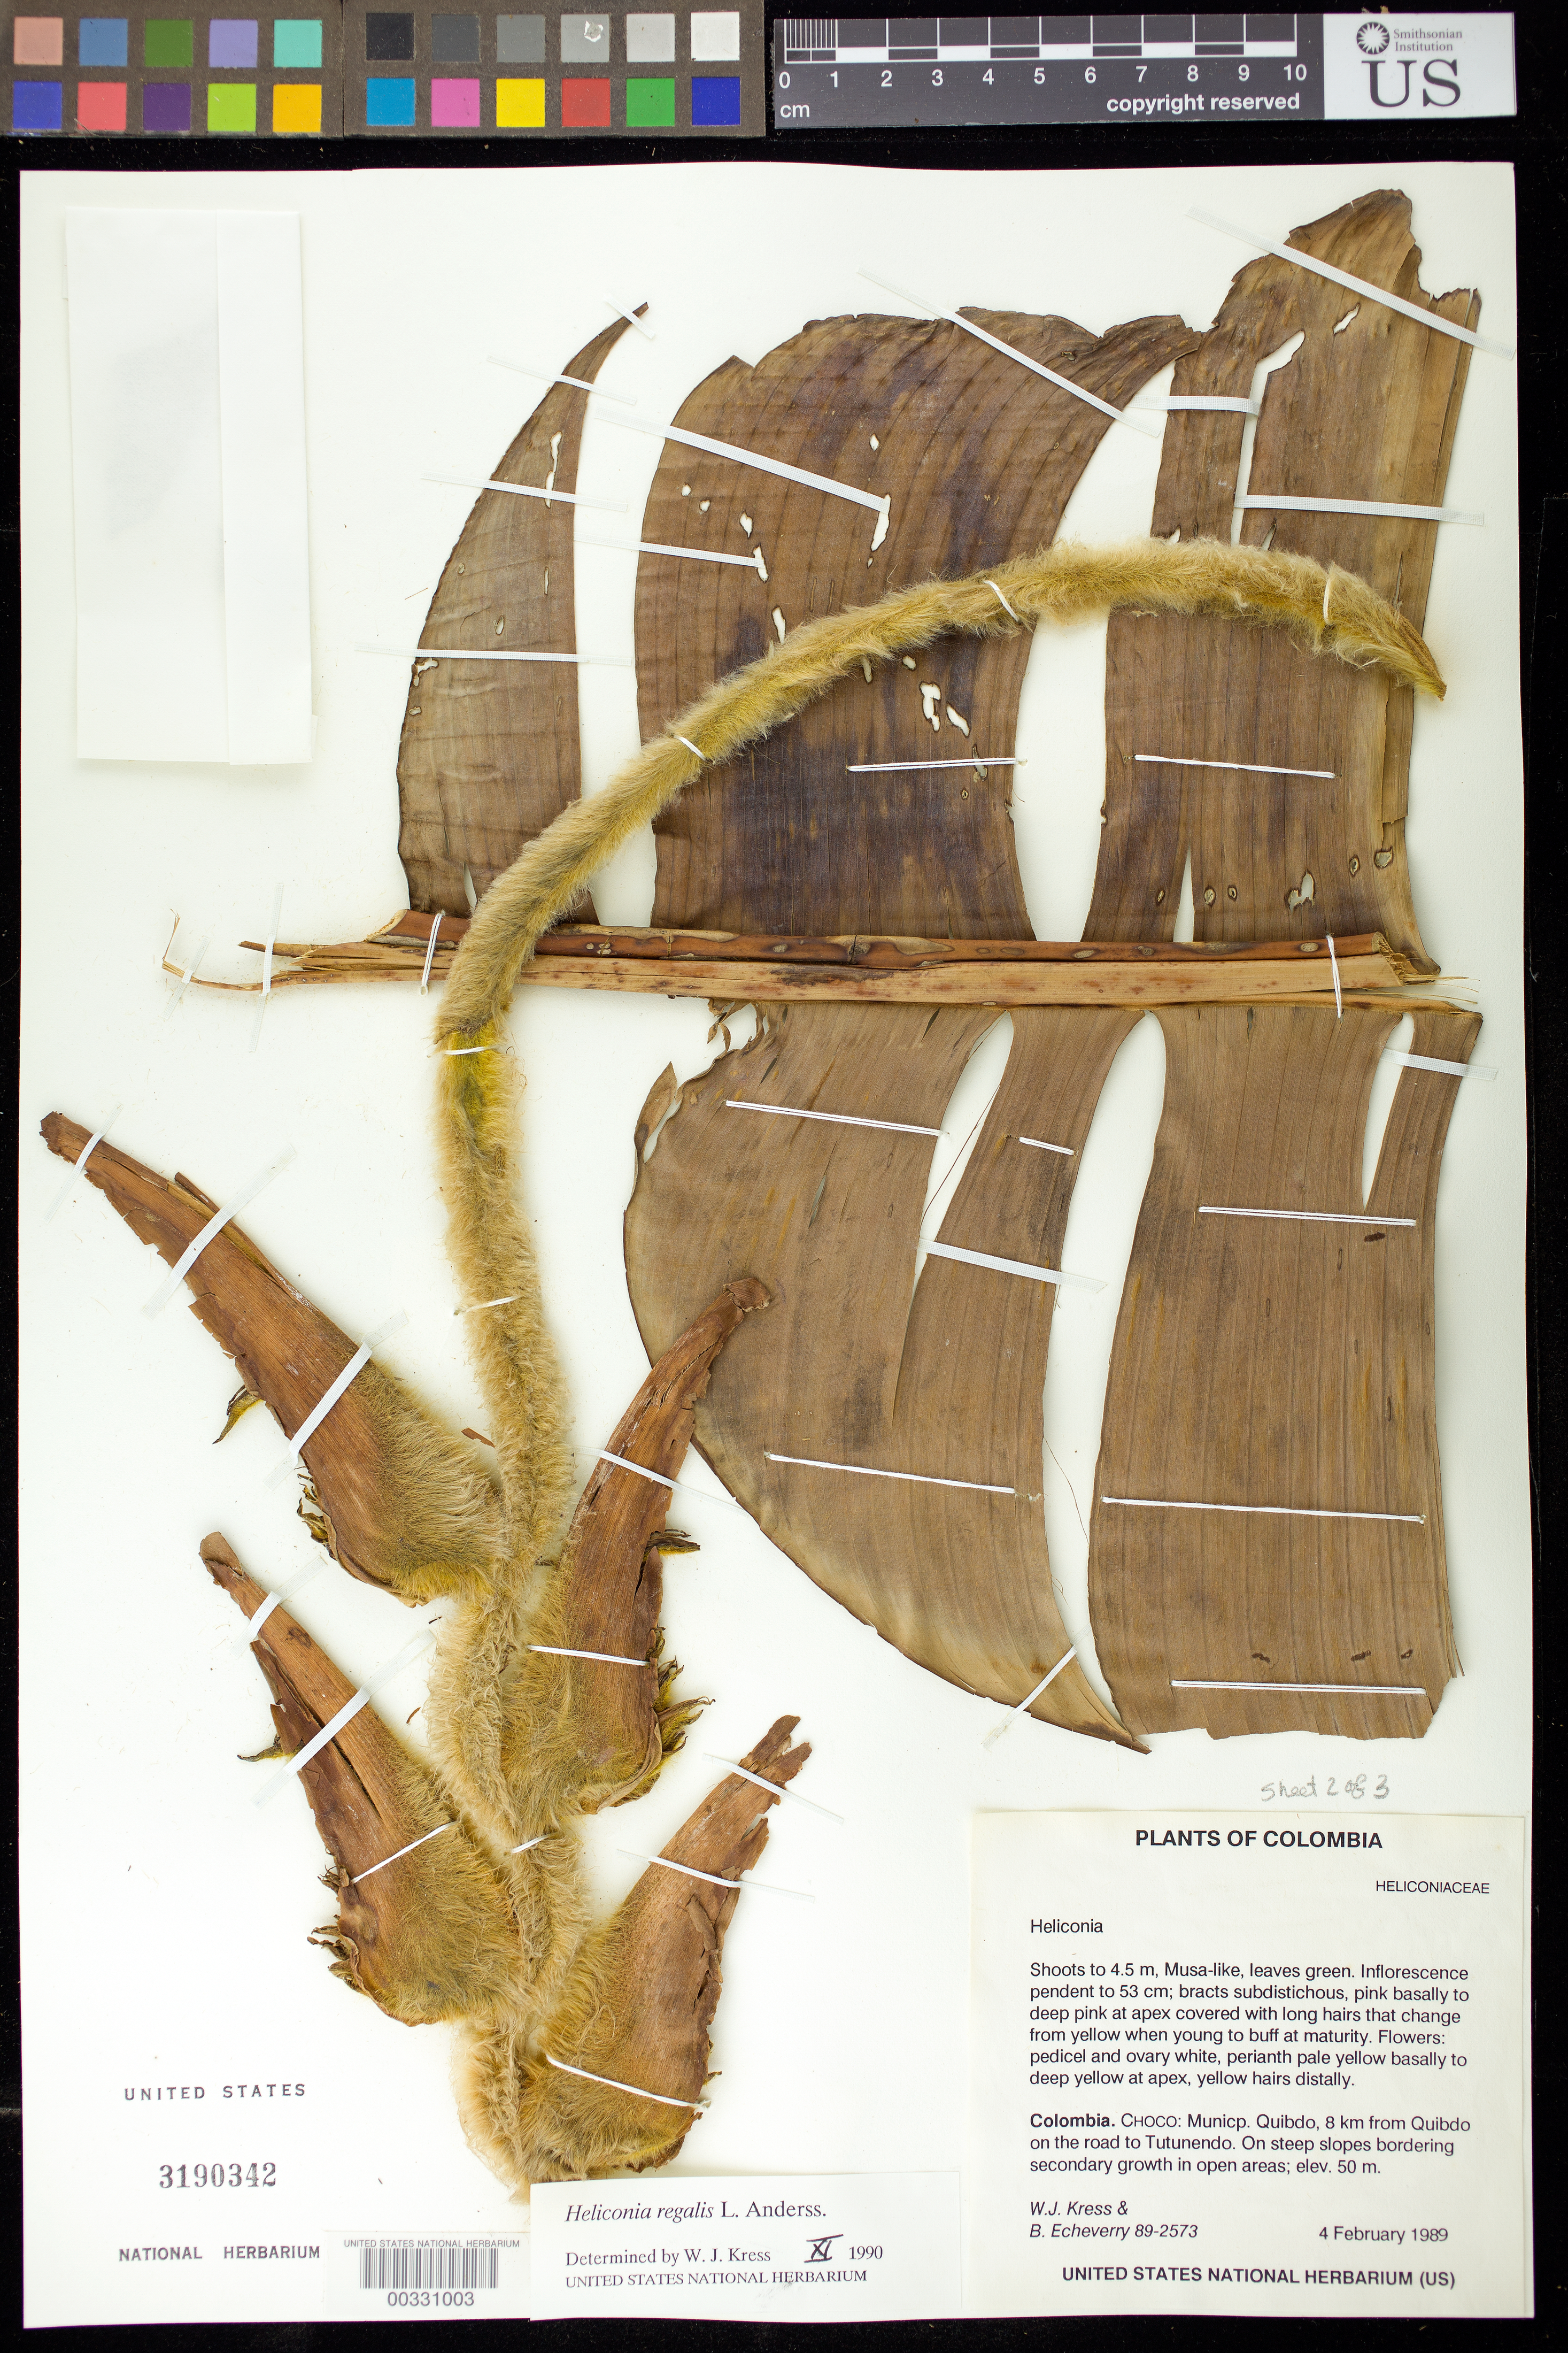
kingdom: Plantae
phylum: Tracheophyta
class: Liliopsida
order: Zingiberales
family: Heliconiaceae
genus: Heliconia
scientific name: Heliconia regalis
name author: L. Andersson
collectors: W. J. Kress & B. Echeverry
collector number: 89-2573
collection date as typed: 04 Feb 1989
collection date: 1989-02-04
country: Colombia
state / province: Chocó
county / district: Quibdó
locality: Mun of Quibdo, 8 km from Quibdo on road to TutUnendo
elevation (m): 50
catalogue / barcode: US 3190342